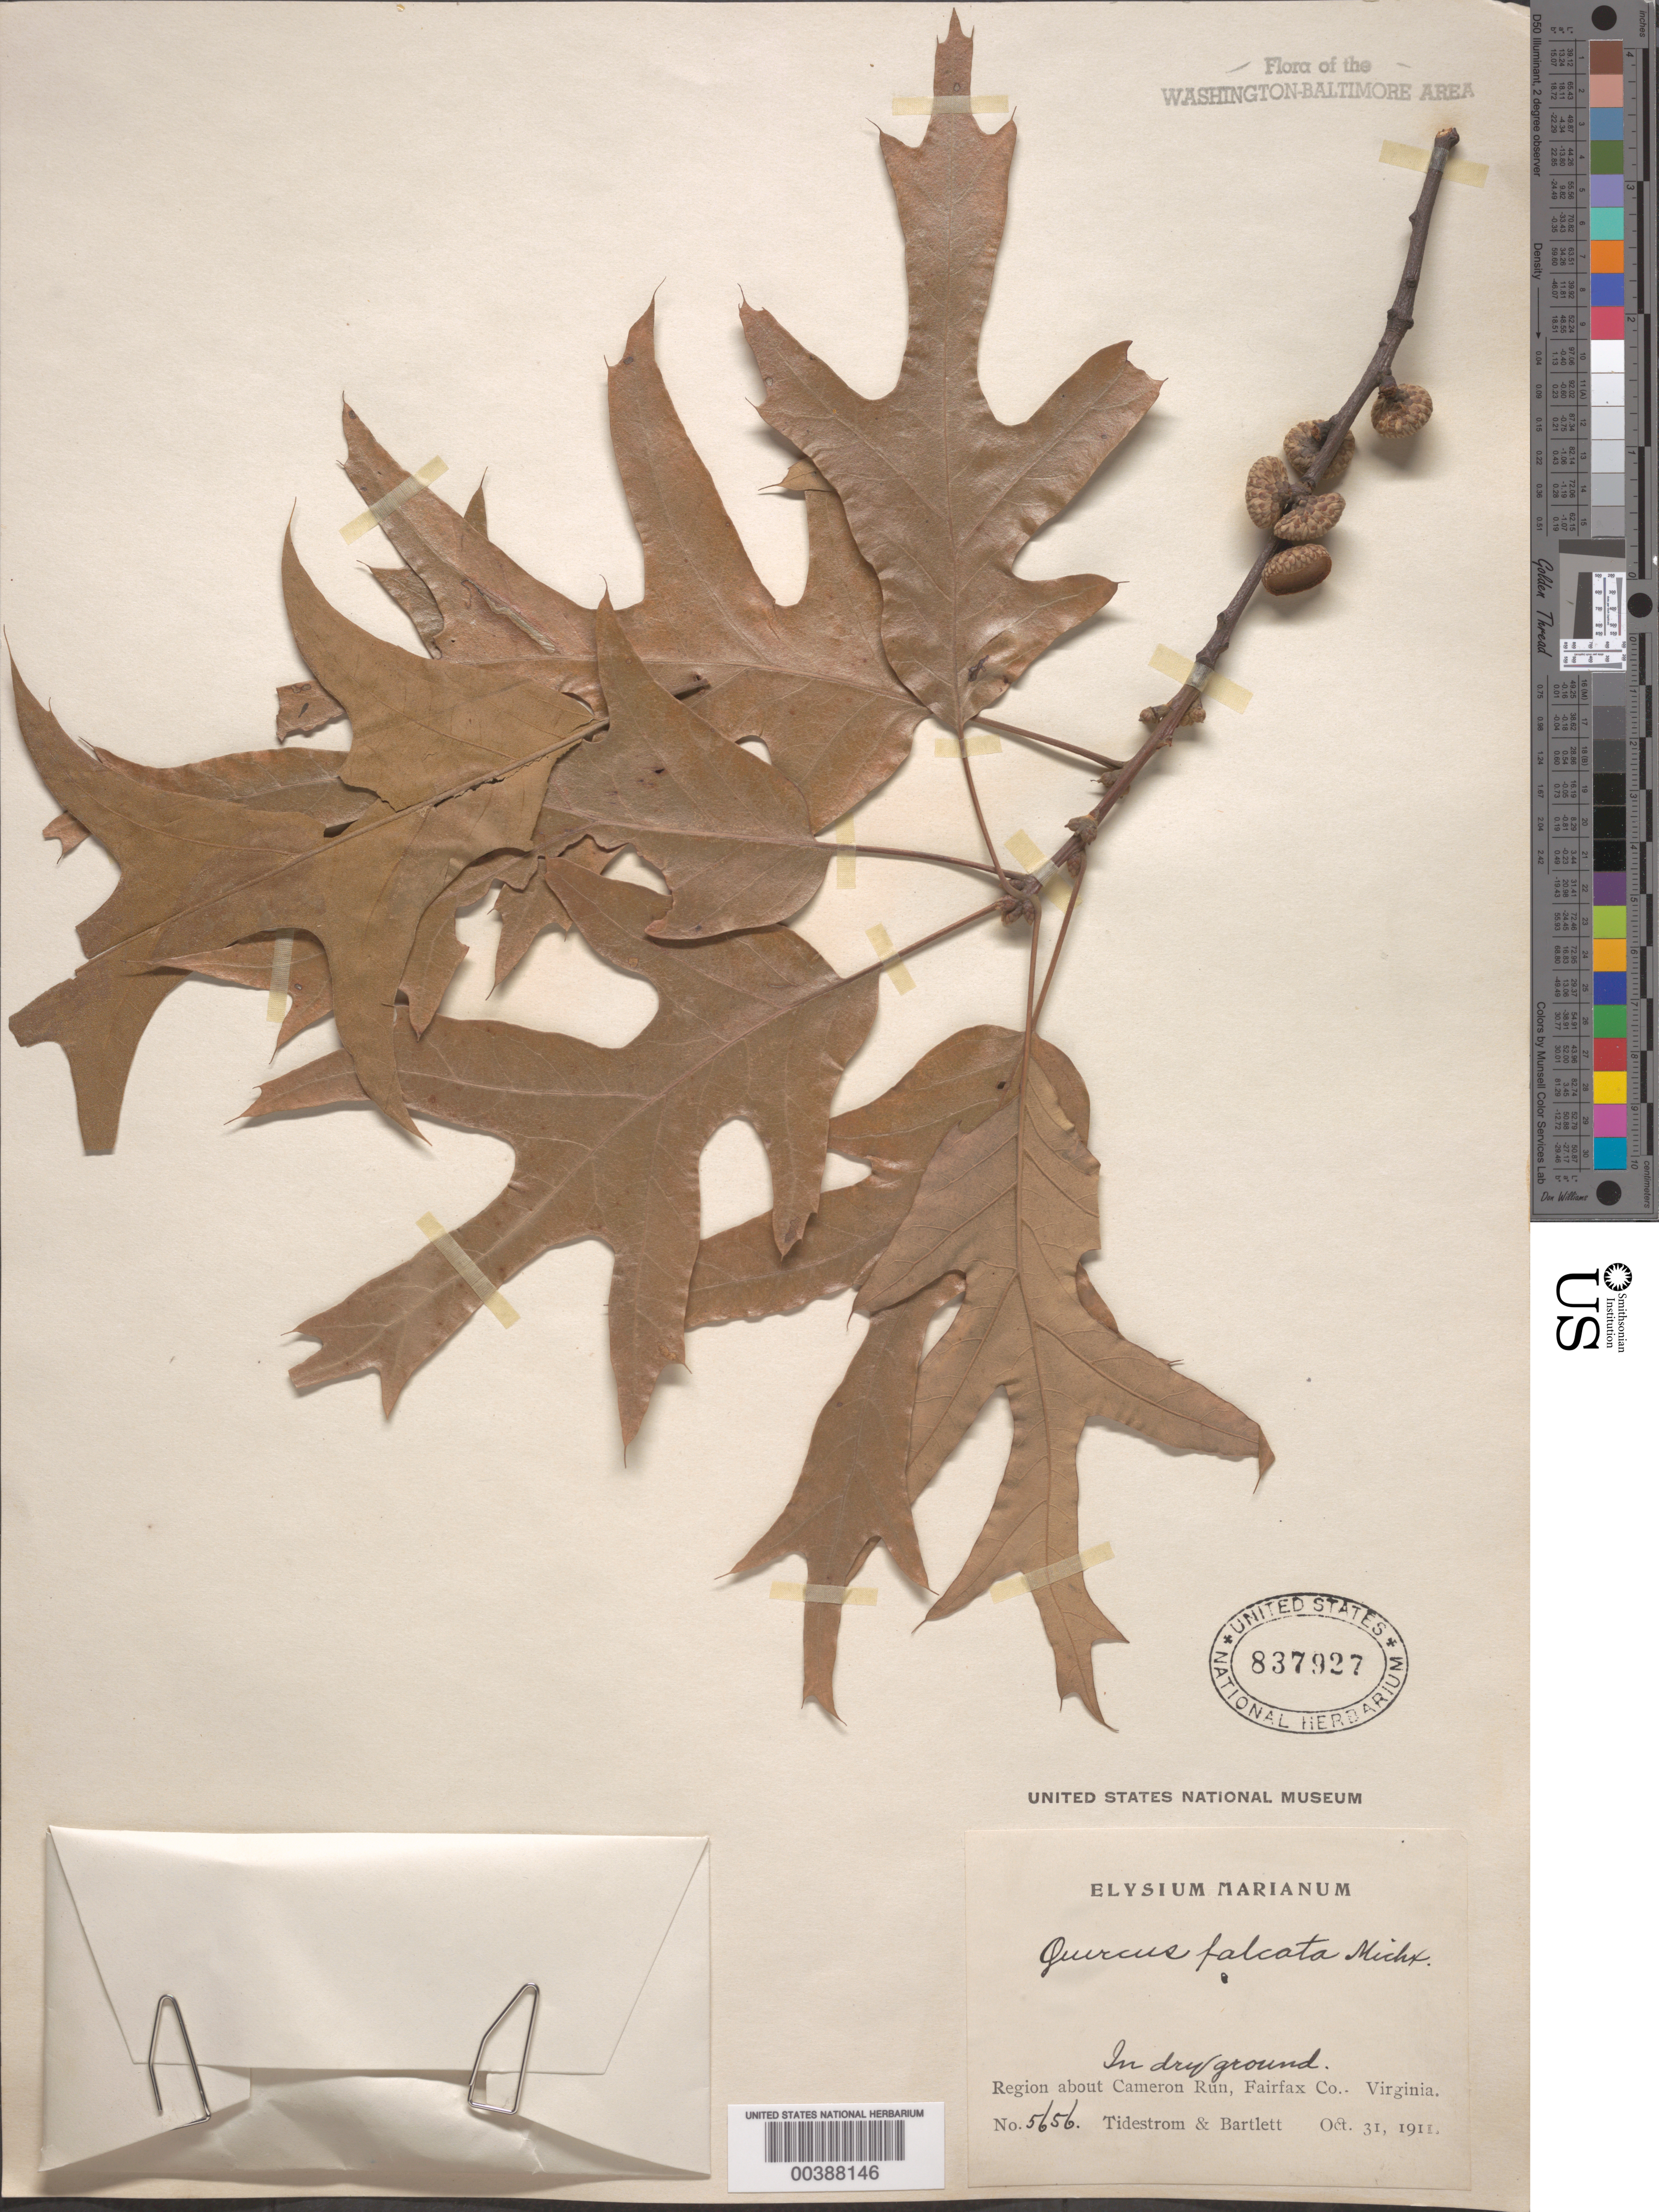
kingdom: Plantae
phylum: Tracheophyta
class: Magnoliopsida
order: Fagales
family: Fagaceae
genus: Quercus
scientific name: Quercus falcata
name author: Michx.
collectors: I. F. Tidestrom & H. H. Bartlett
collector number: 5656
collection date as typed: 31 Oct 1911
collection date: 1911-10-31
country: United States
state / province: Virginia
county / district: Fairfax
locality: Cameron Run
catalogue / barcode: US 837927